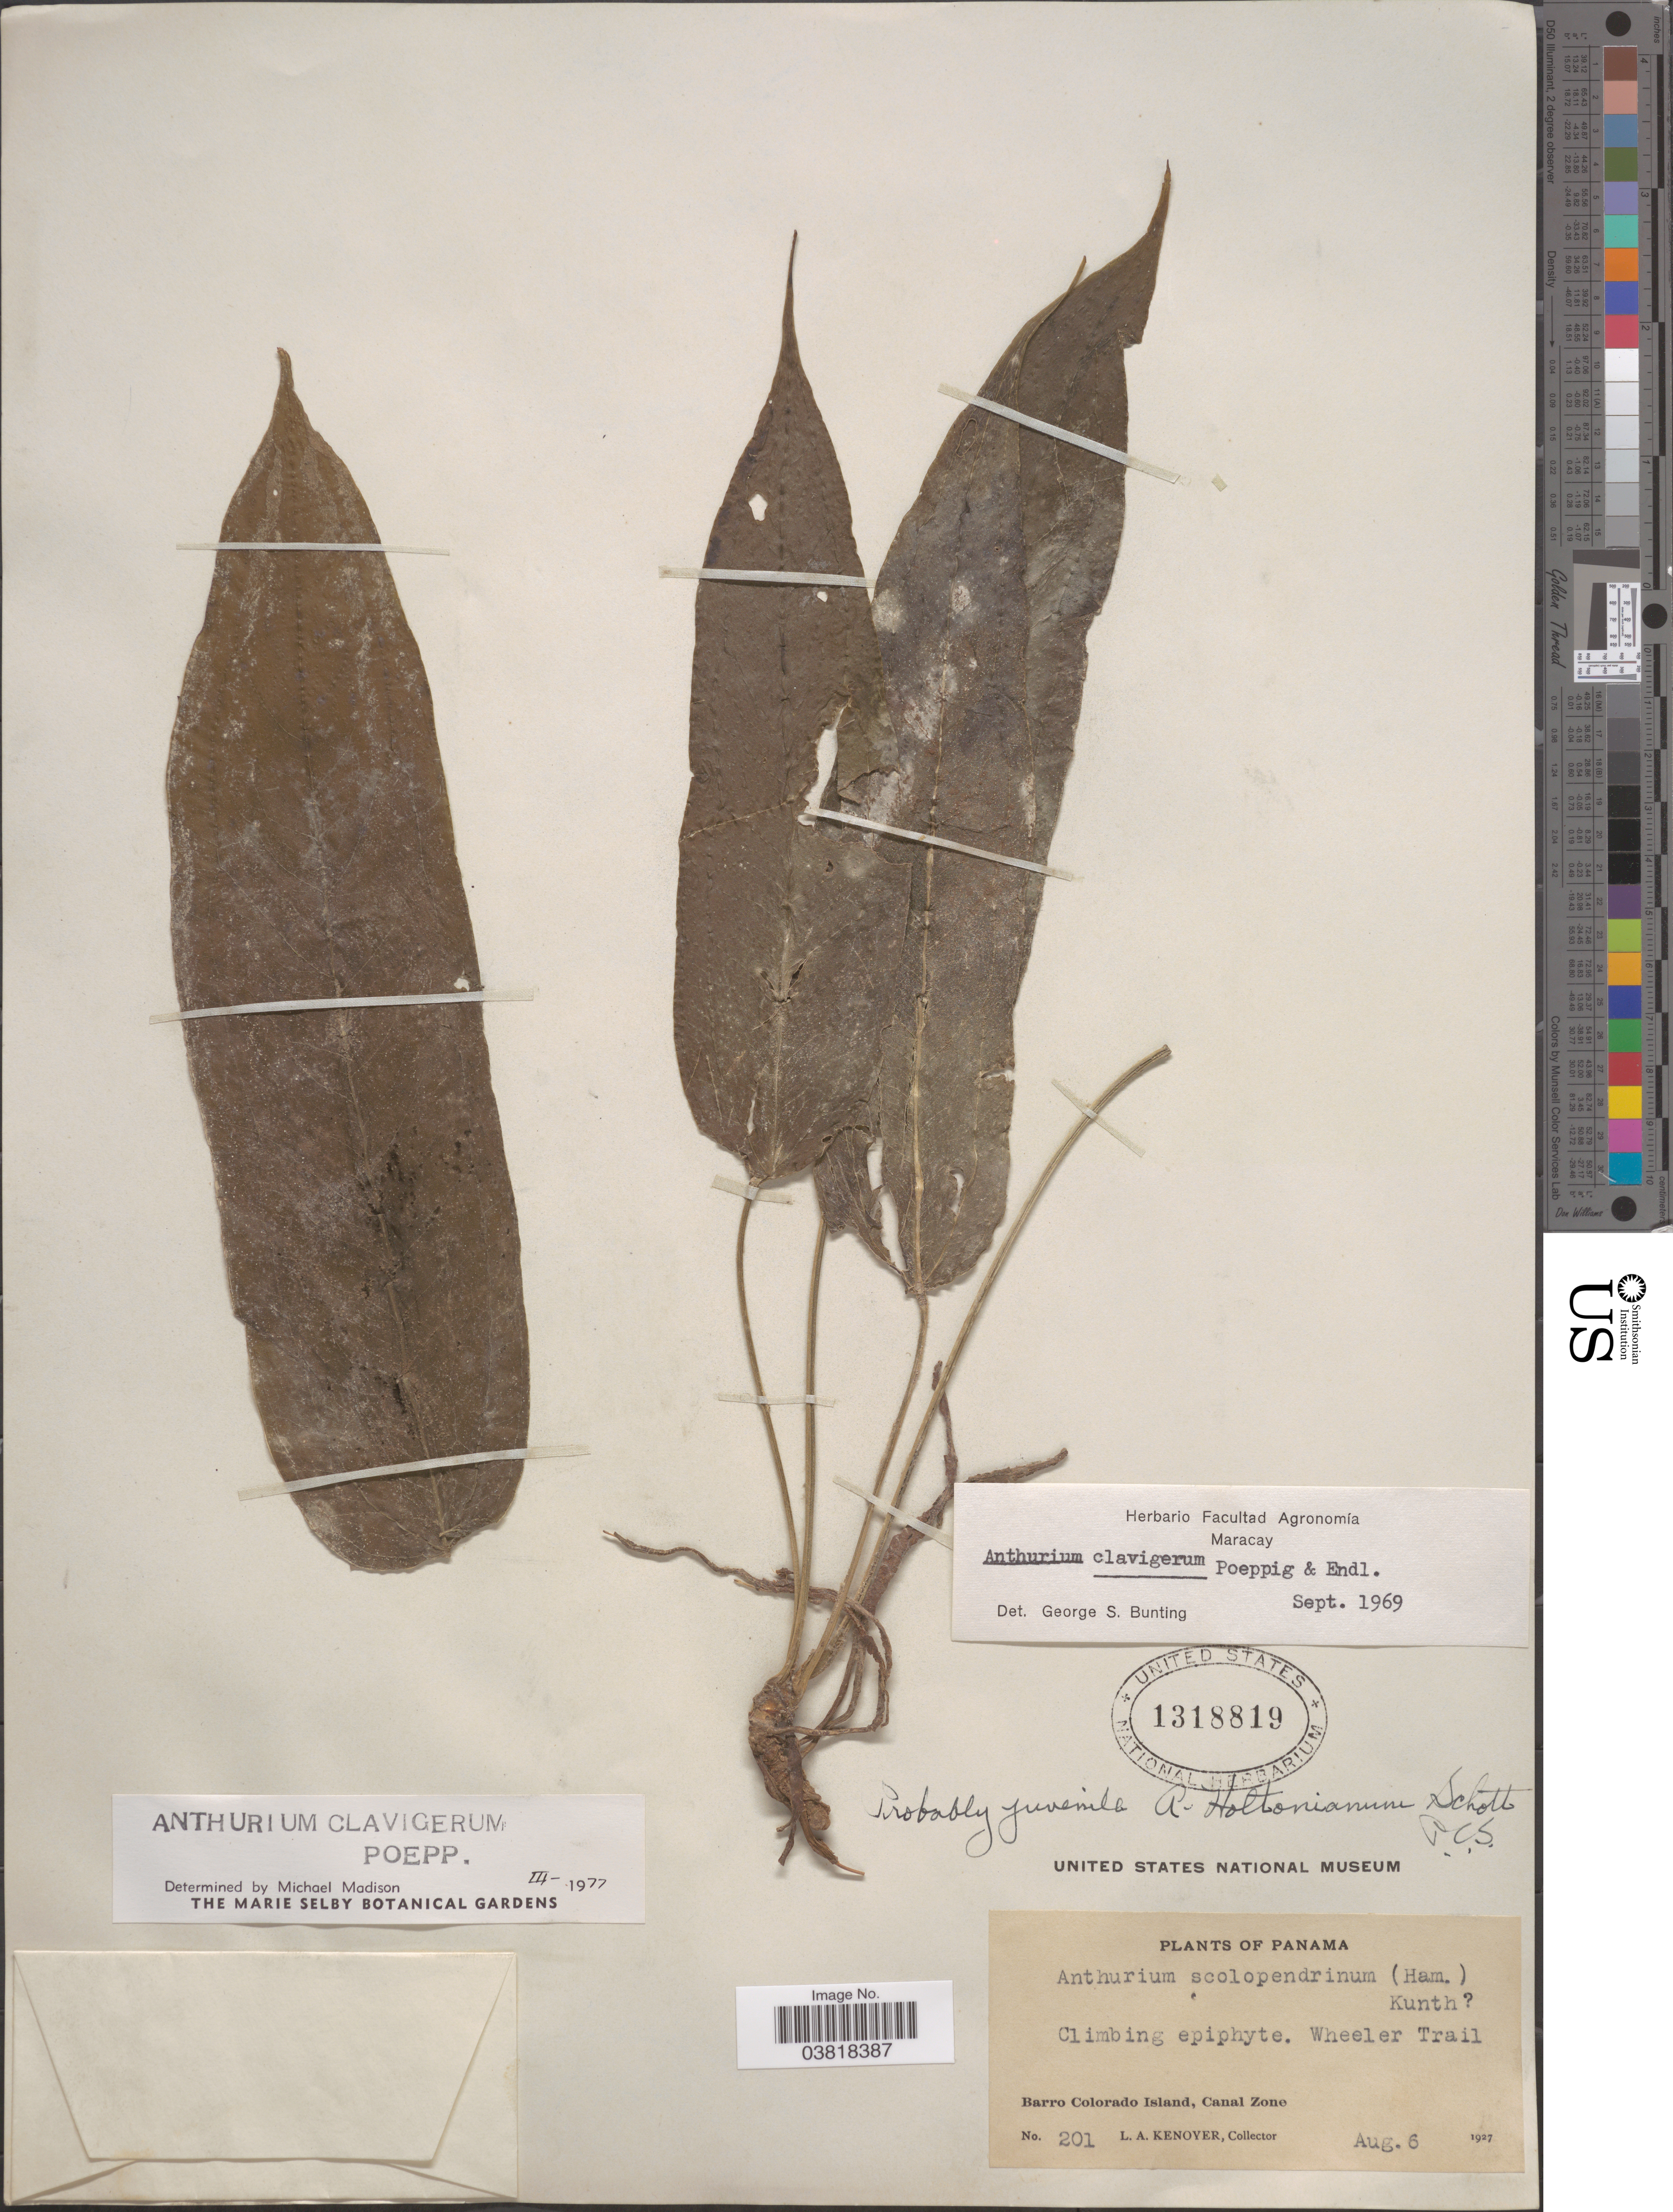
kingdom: Plantae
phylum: Tracheophyta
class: Liliopsida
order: Alismatales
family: Araceae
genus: Anthurium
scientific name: Anthurium clavigerum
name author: Poepp. & Endl.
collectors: L. Kenover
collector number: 201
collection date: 1927-08-06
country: Panama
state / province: Panamá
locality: Barro Colorado Island, Canal Zone.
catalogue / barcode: US 1318819